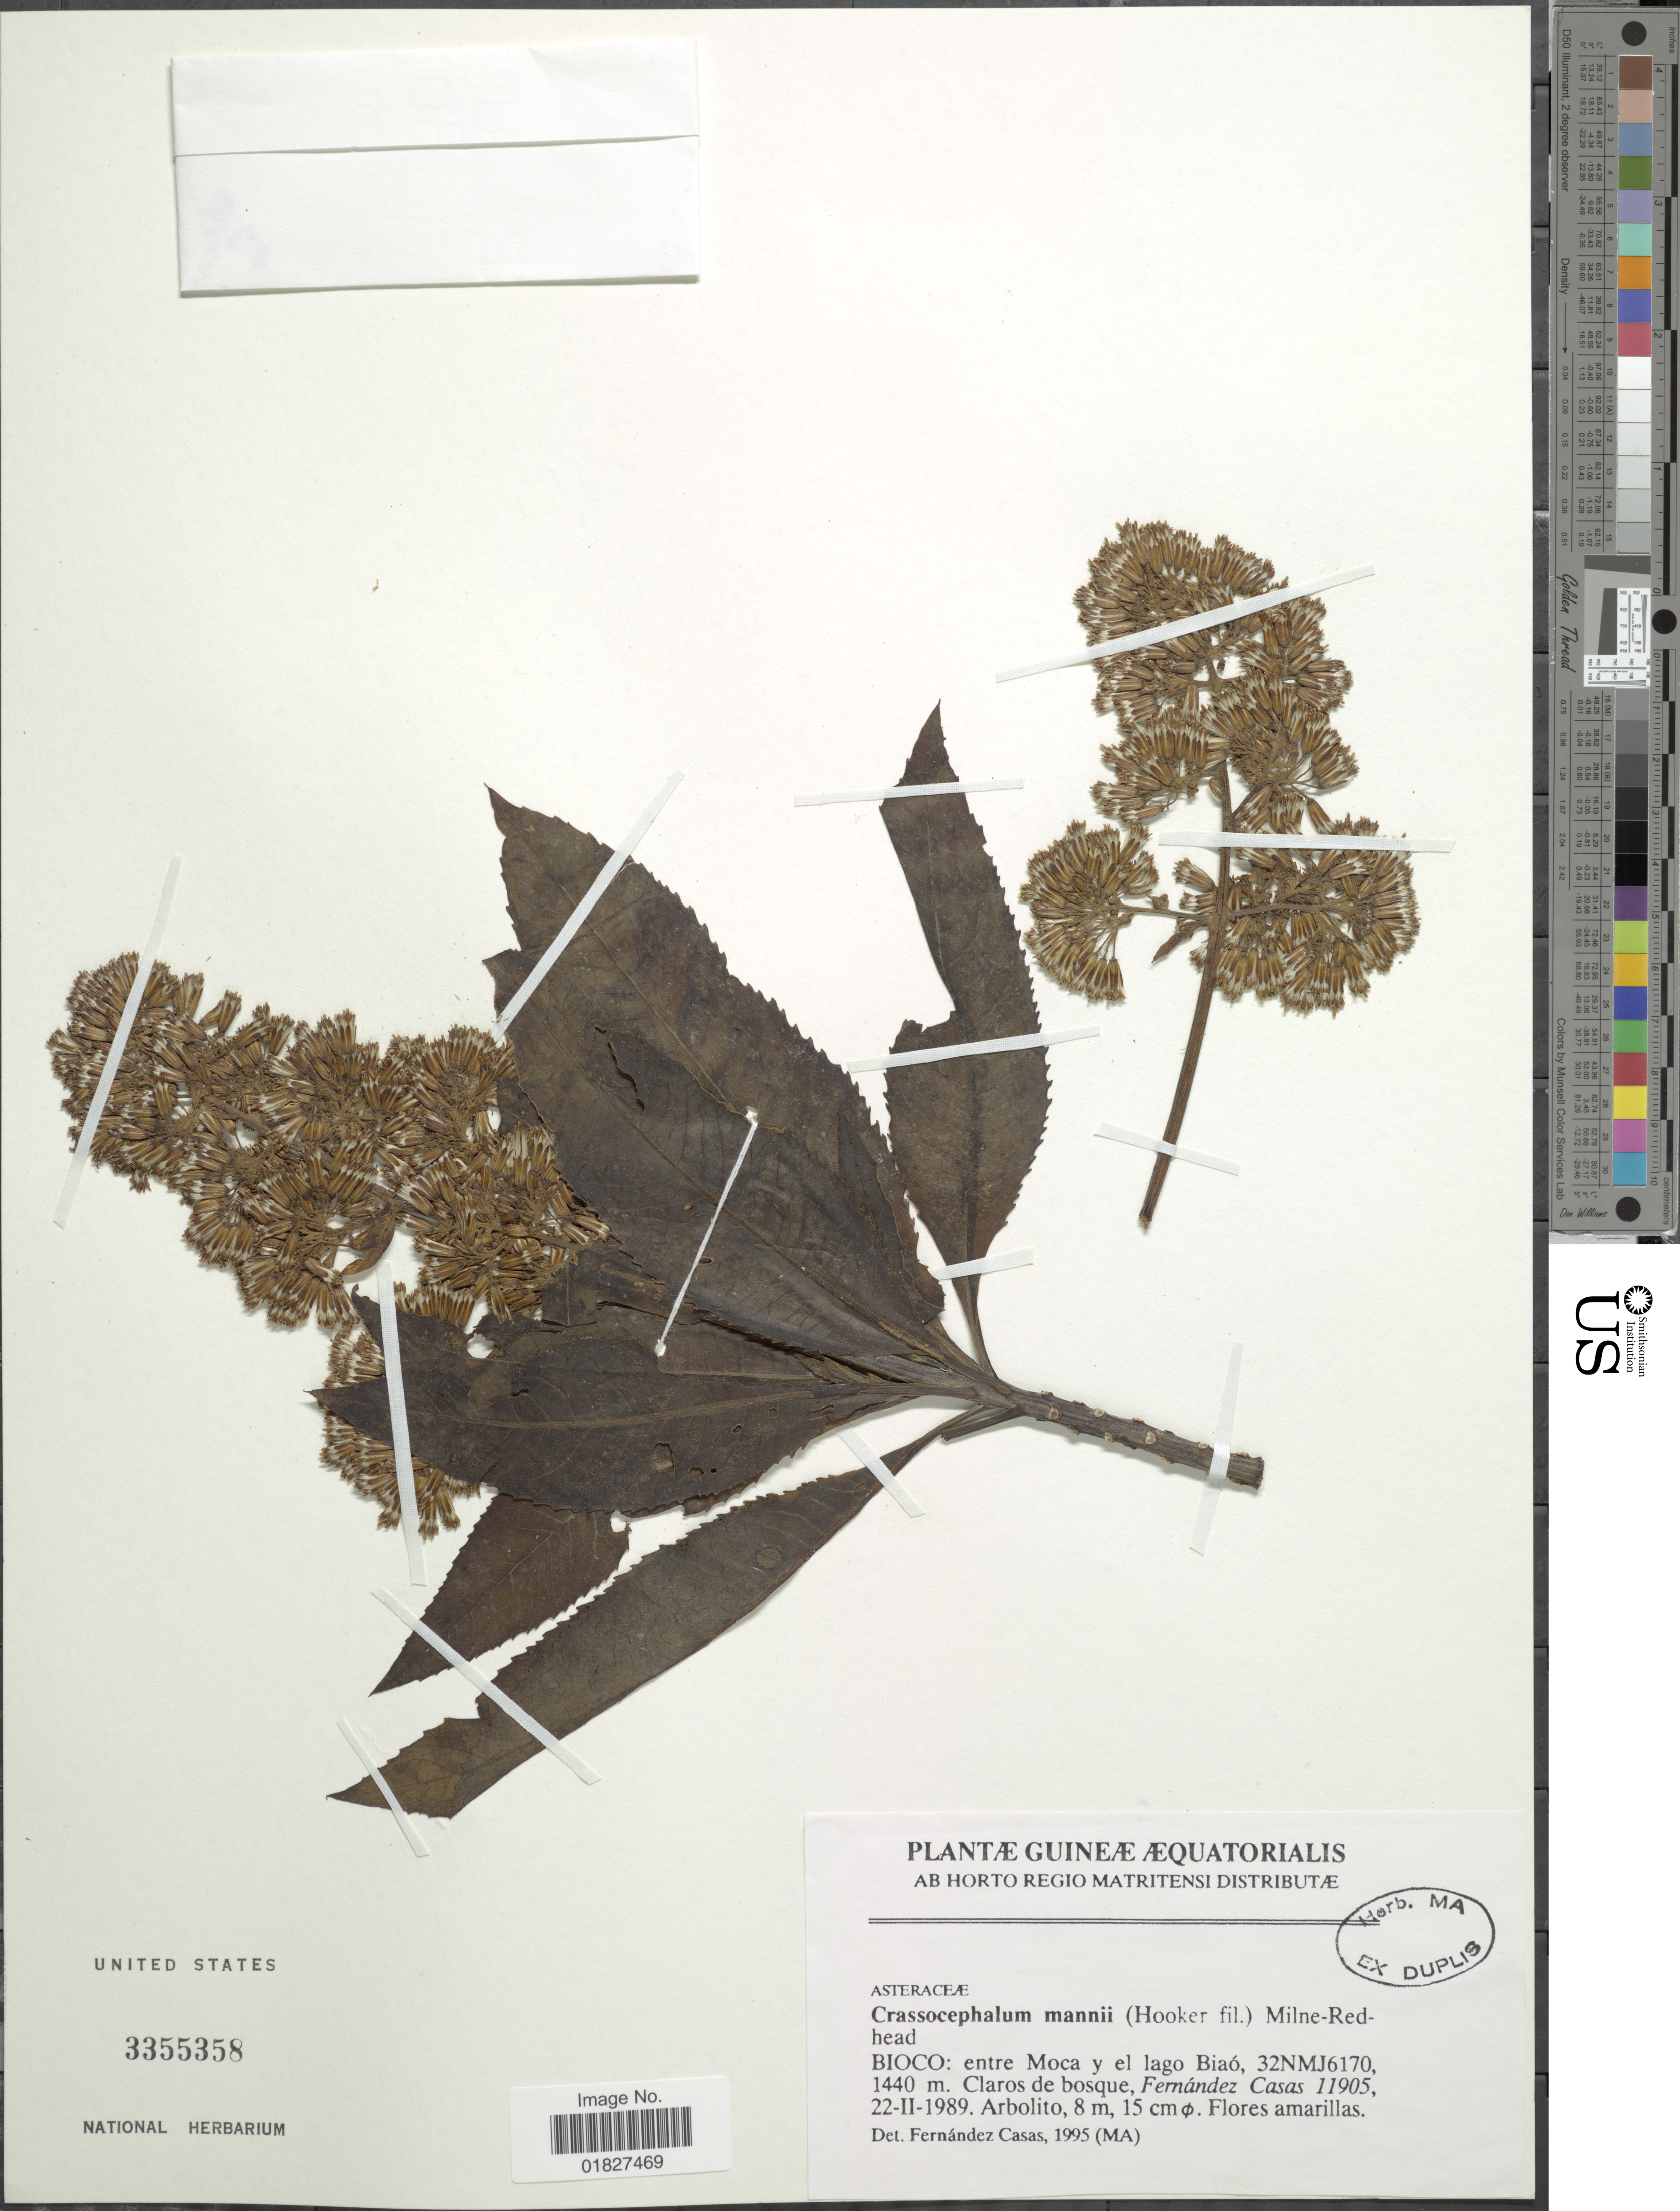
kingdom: Plantae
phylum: Tracheophyta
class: Magnoliopsida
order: Asterales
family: Asteraceae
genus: Crassocephalum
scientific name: Crassocephalum mannii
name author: (Hook. f.) Milne-Redh.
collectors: F. Casas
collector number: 11905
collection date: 1989-02-22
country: Equatorial Guinea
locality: Guineae Aequatorialis, Bioco, entre Moca y el lago Biao, 32NMJ6170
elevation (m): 1440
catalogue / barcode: US 3355358